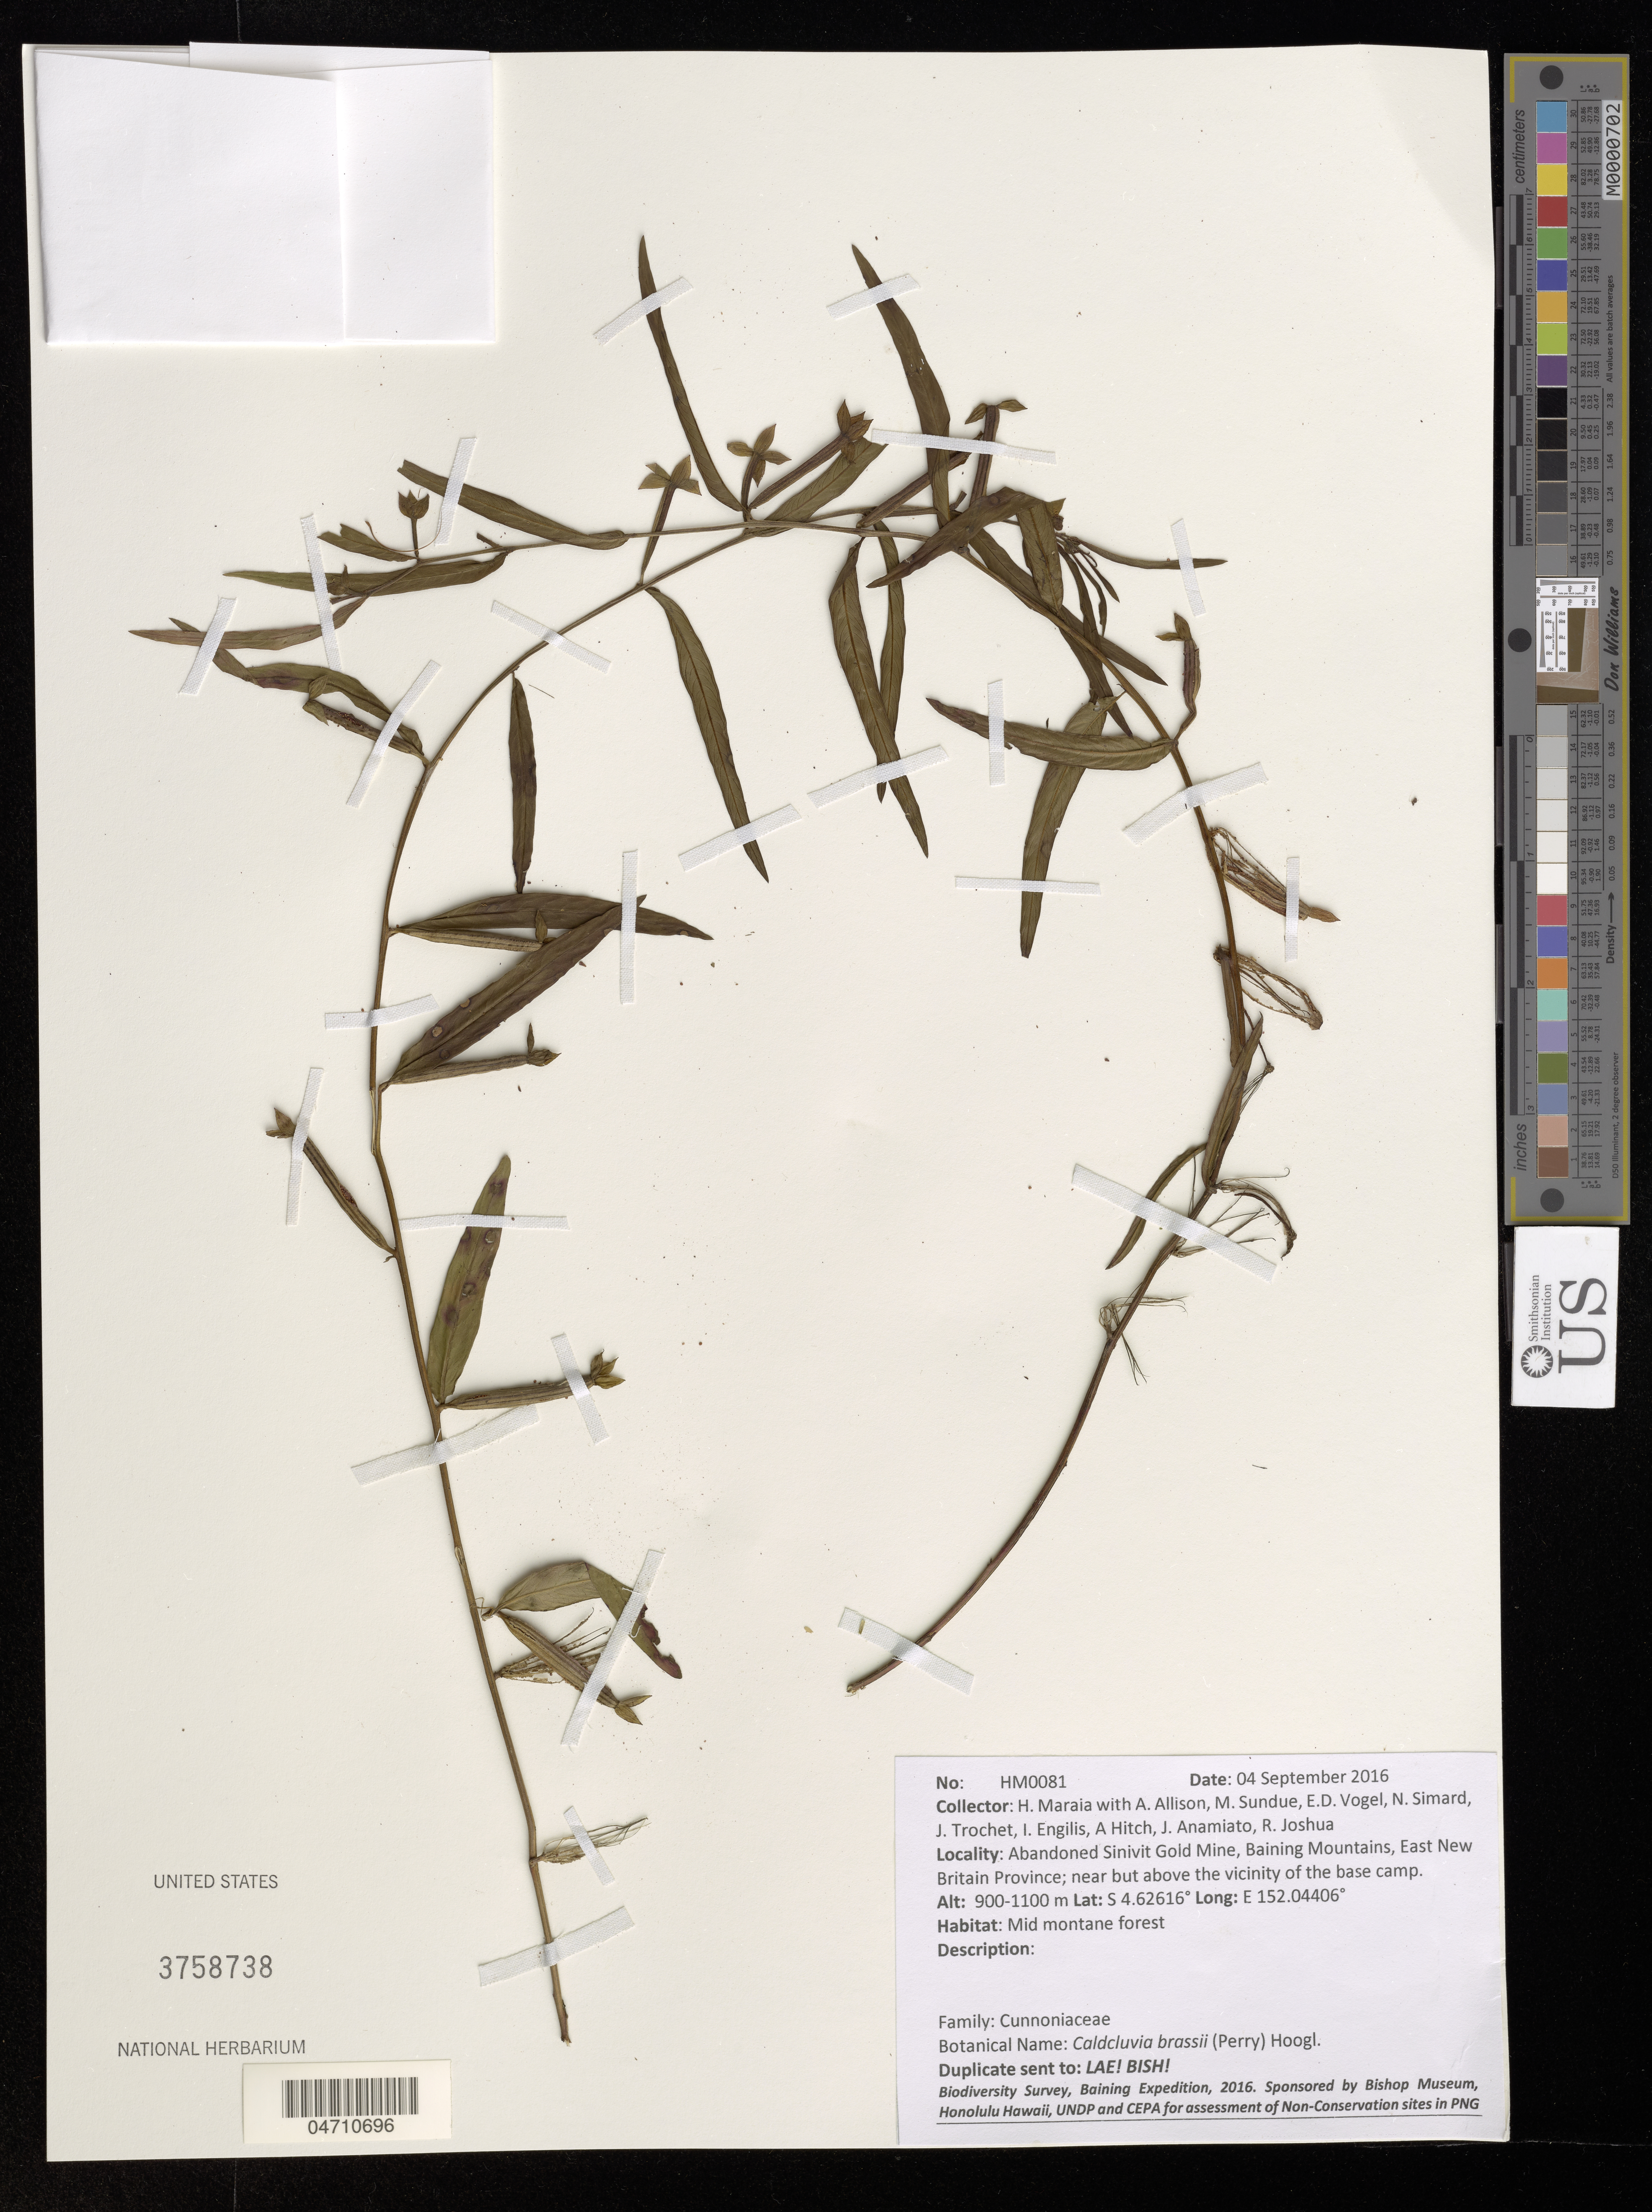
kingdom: Plantae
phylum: Tracheophyta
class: Magnoliopsida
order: Oxalidales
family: Cunoniaceae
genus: Caldcluvia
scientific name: Caldcluvia brassii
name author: (L.M. Perry) Hoogland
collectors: H. Maraia, A. Allison, M. Sundue, E. F. de Vogel & et al.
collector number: HM0081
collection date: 2016-09-04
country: Papua New Guinea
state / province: East New Britain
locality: Abandoned Sinivit Gold Mine, Baining Mountains, East New Britain Province; near but above the vicinity of the base camp.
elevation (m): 900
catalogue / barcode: US 3758738